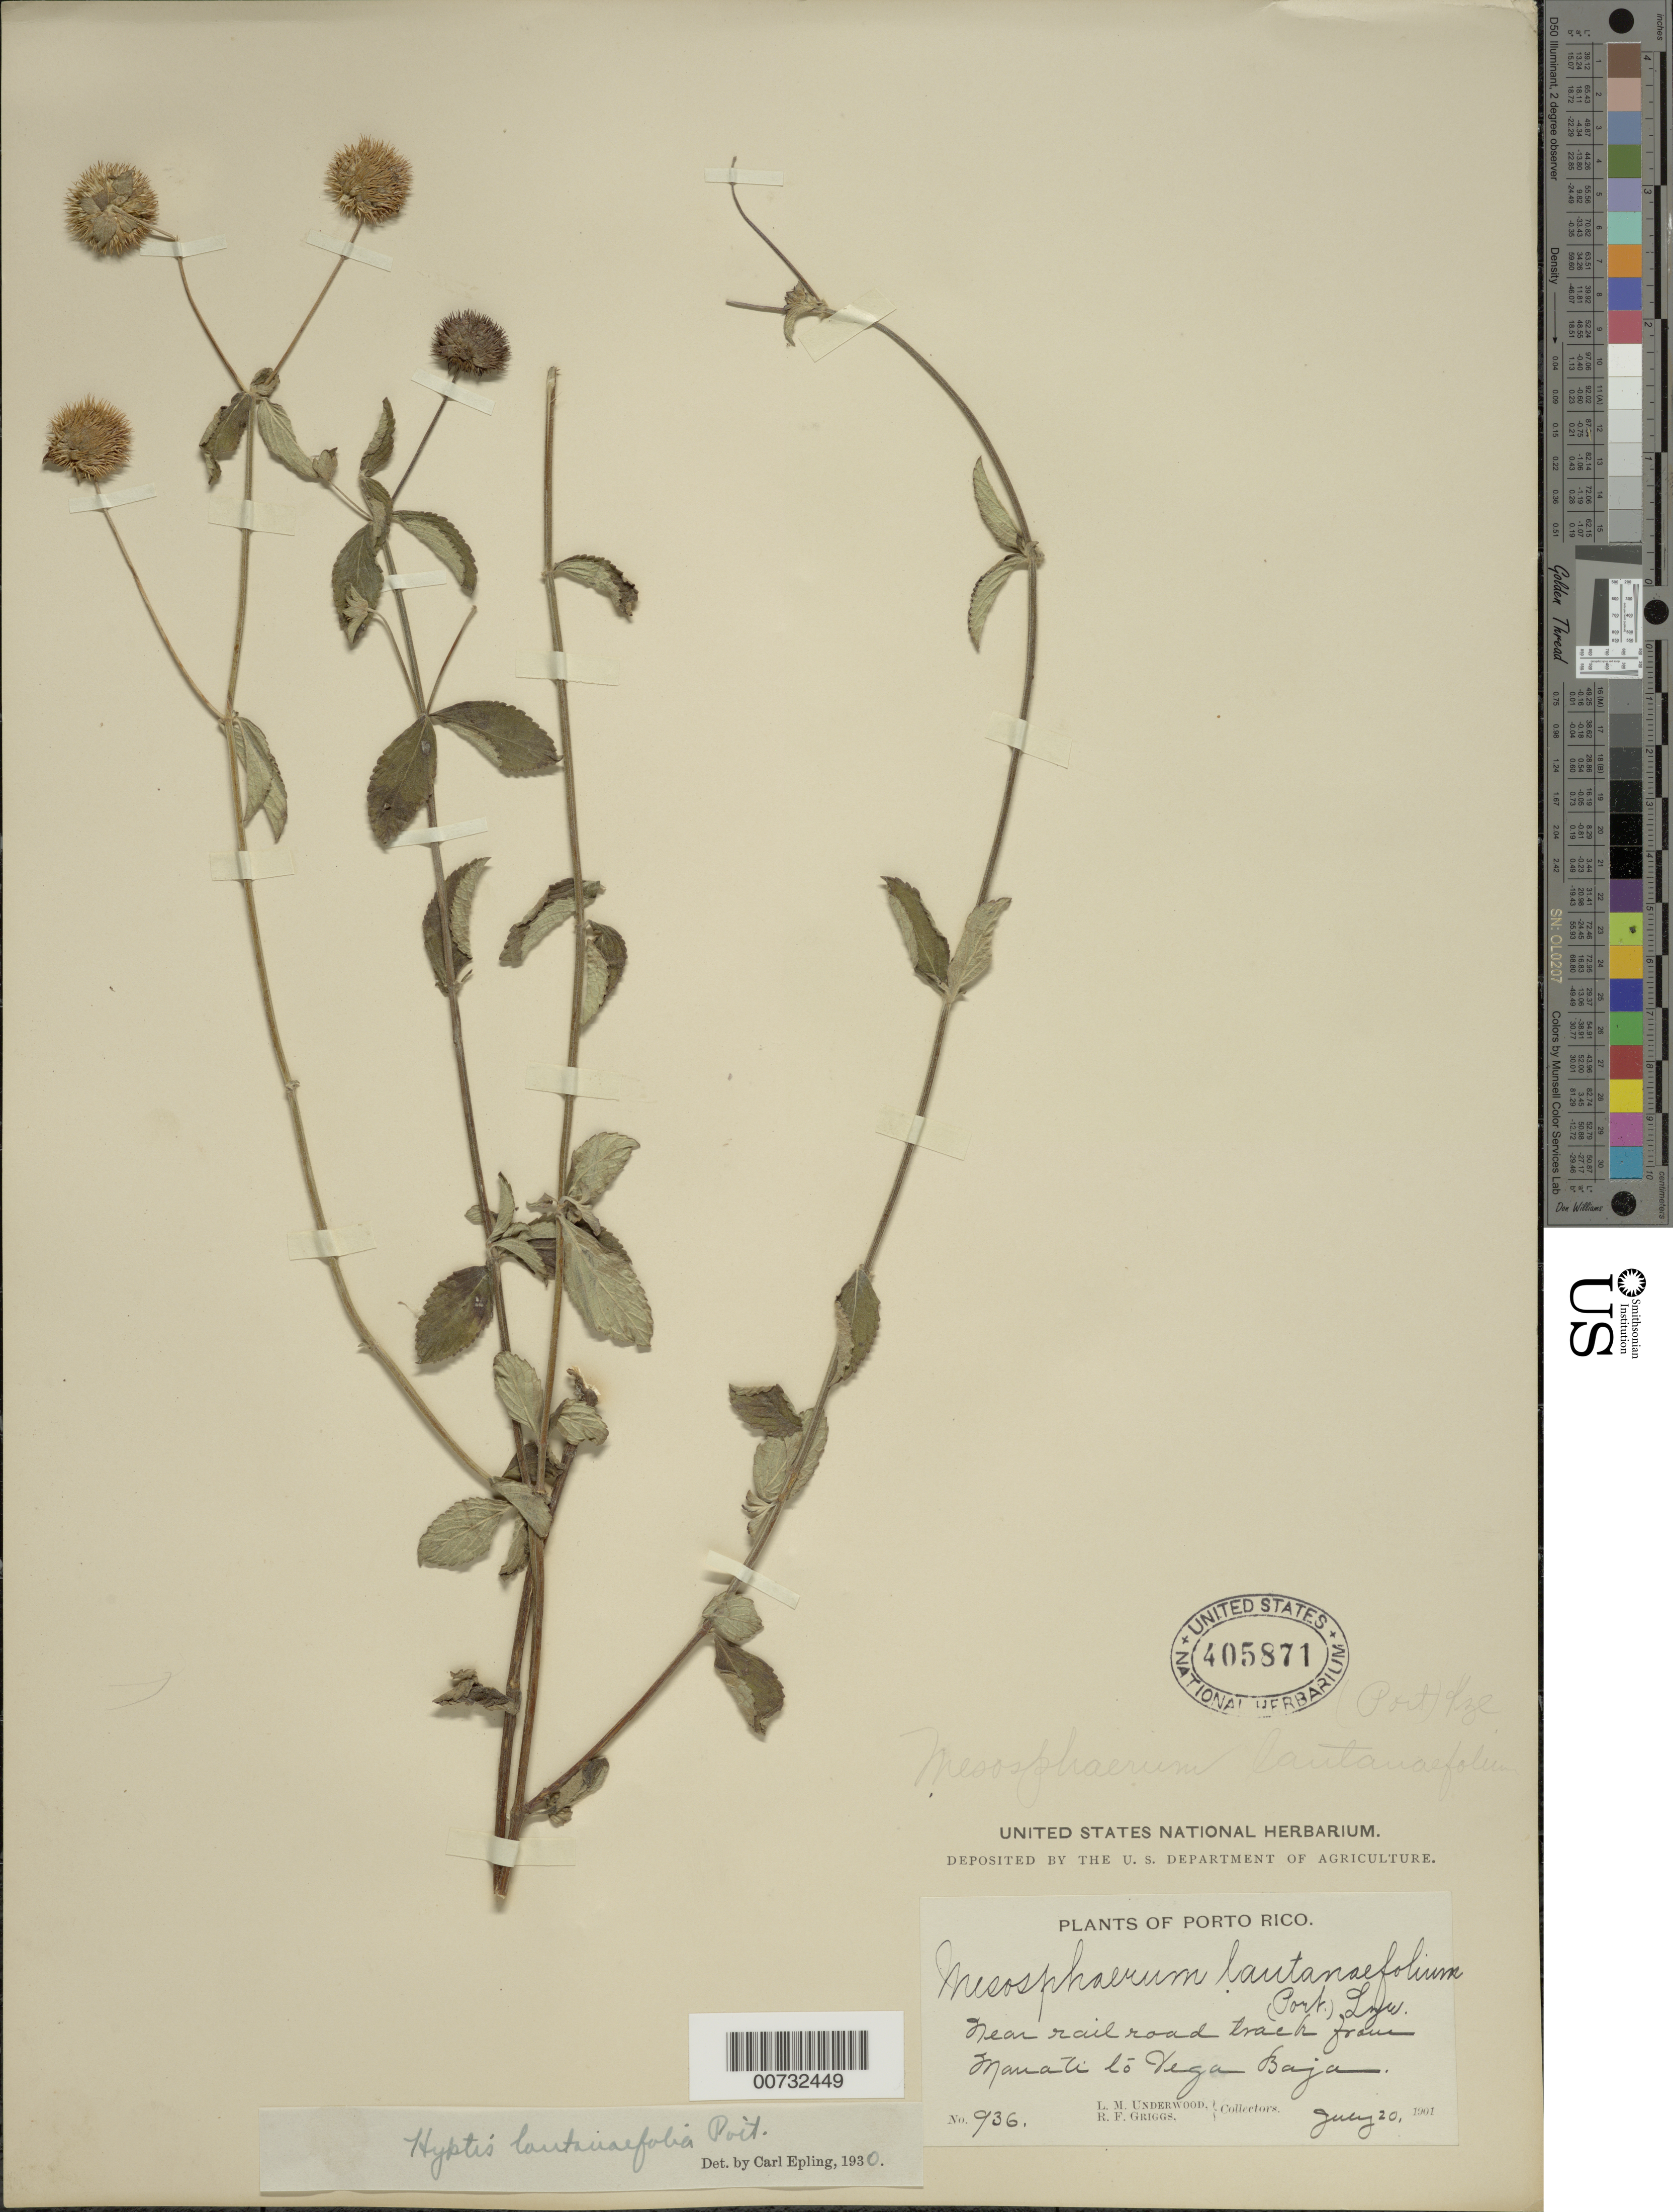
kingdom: Plantae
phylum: Tracheophyta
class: Magnoliopsida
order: Lamiales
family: Lamiaceae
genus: Hyptis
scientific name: Hyptis lantanifolia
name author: Poit.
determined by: Epling, C. C.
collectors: L. M. Underwood & R. F. Griggs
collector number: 936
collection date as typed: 20 Jul 1901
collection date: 1901-07-20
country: Puerto Rico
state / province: Vega Baja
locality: Manati to Vega Baja, near railroad track from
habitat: Near railroad track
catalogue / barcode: US 405871